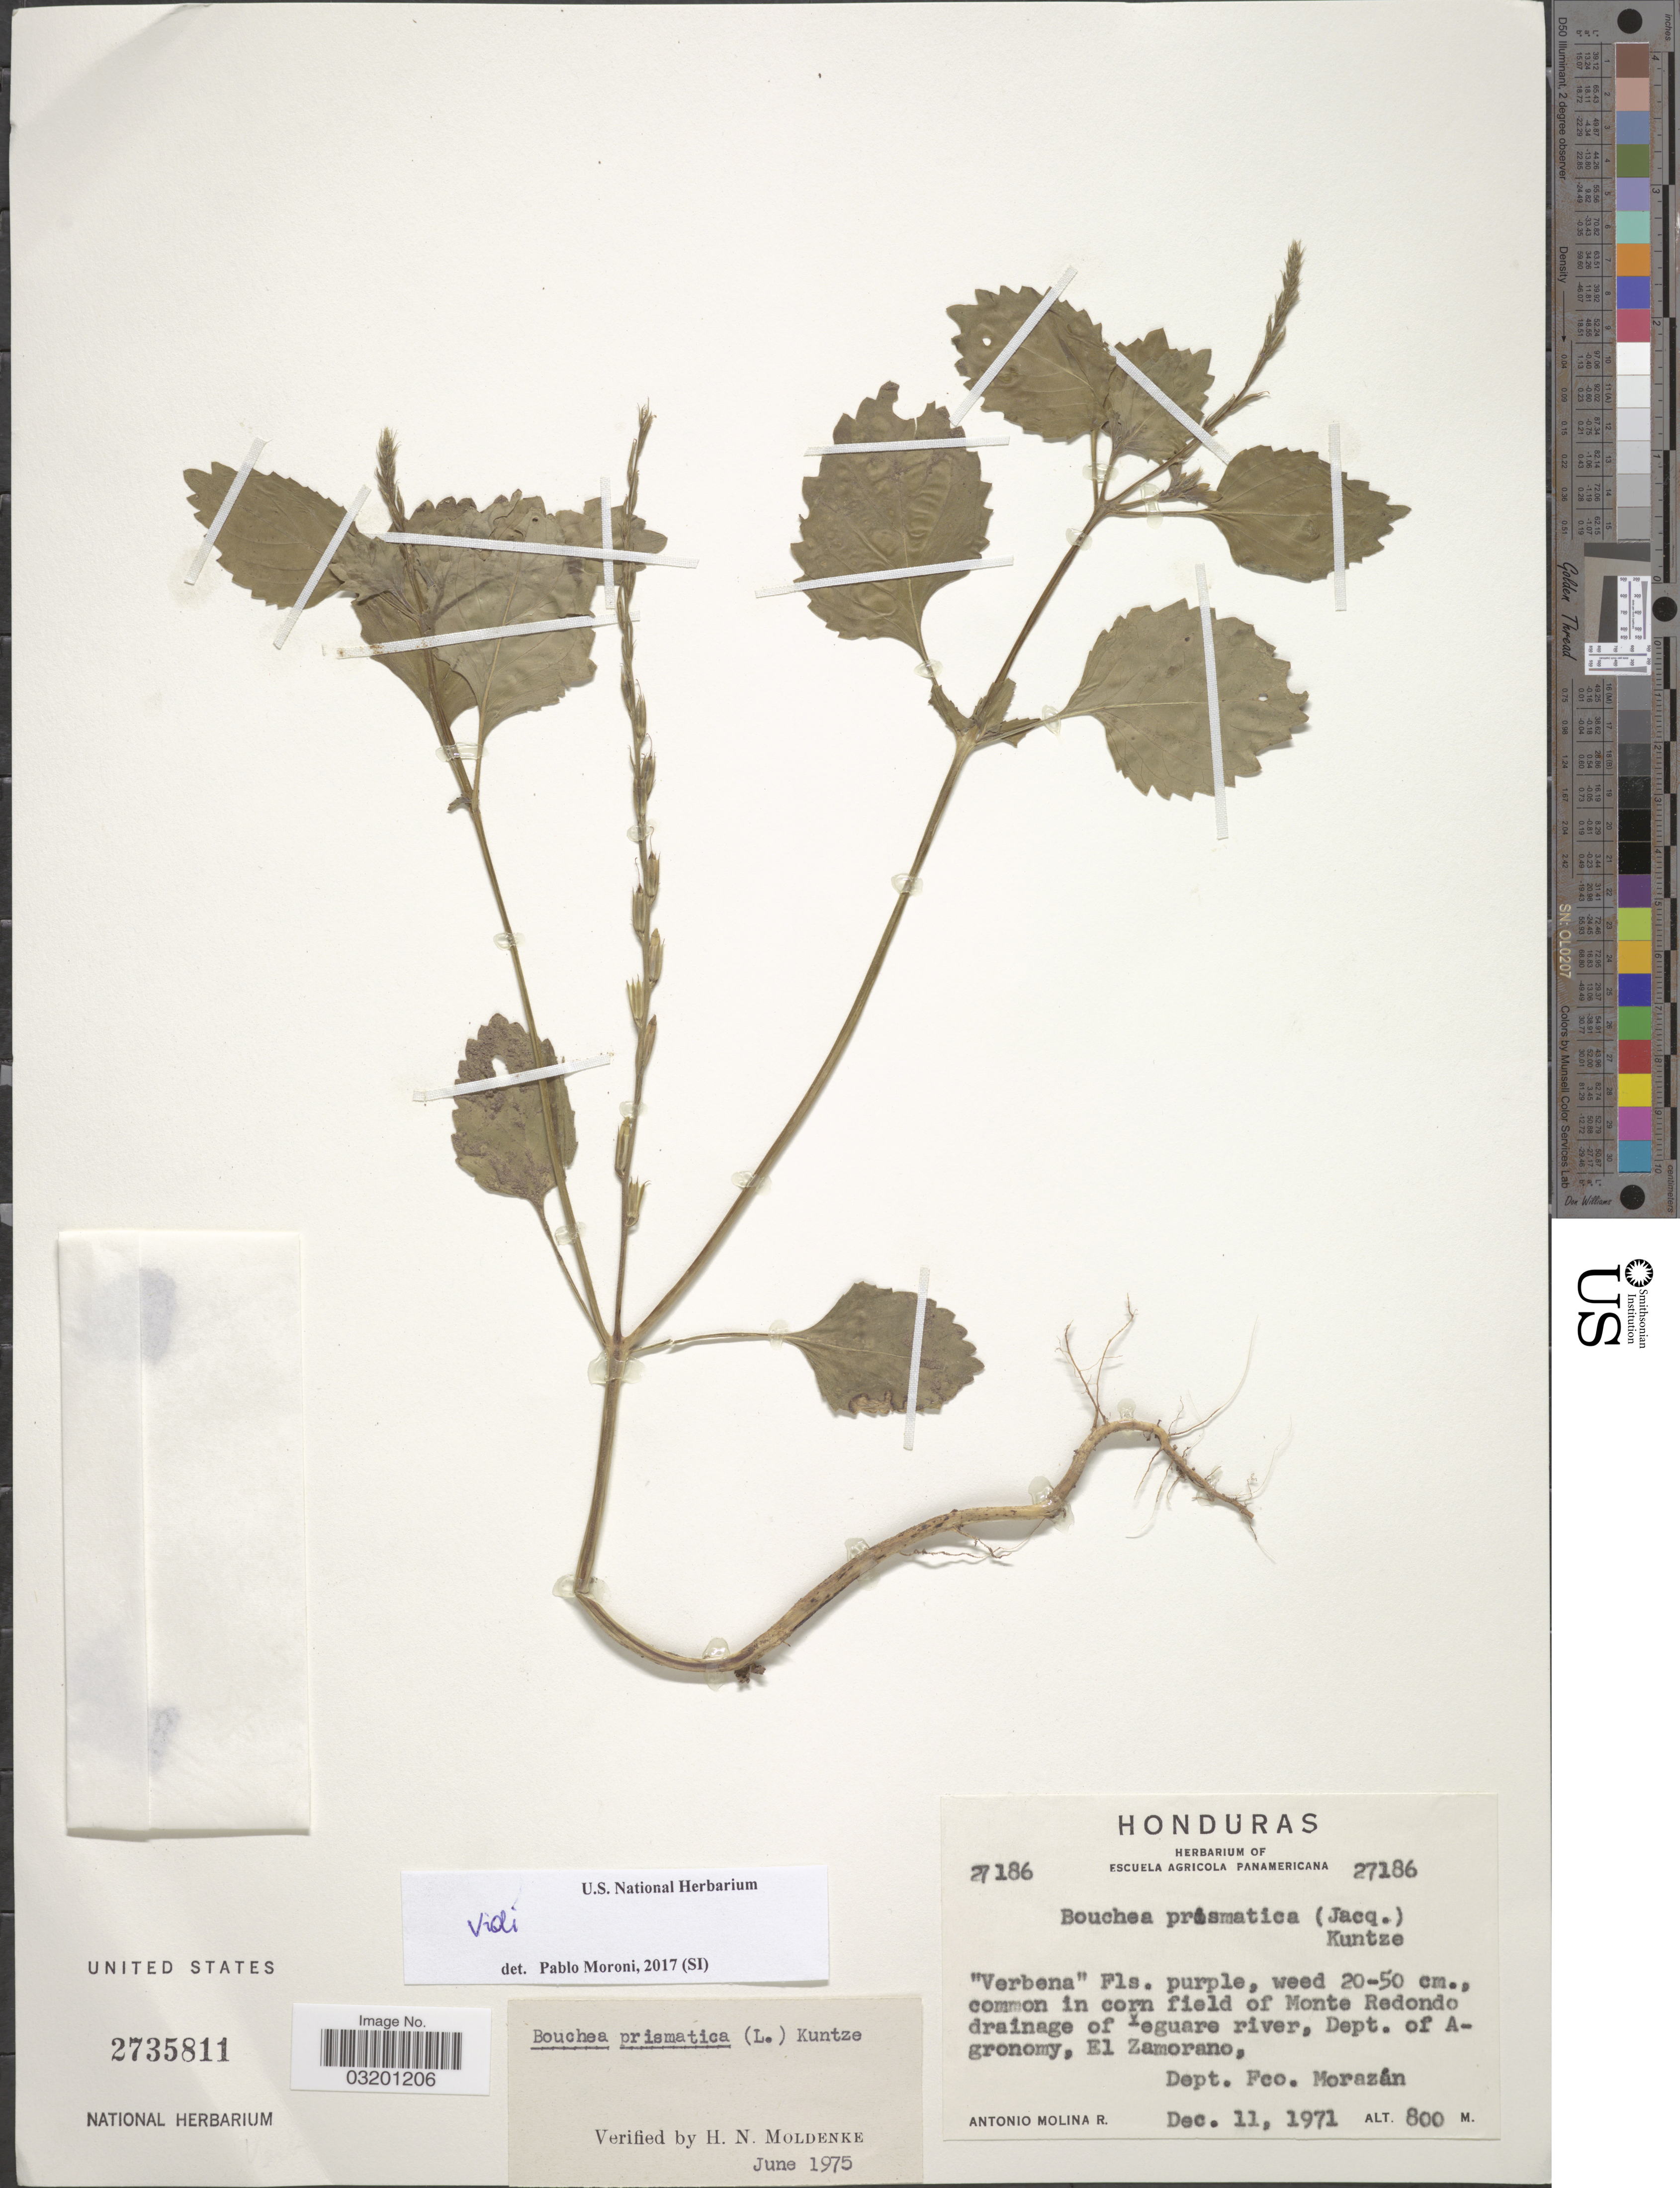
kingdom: Plantae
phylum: Tracheophyta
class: Magnoliopsida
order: Lamiales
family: Verbenaceae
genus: Bouchea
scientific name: Bouchea prismatica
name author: (L.) Kuntze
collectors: A. Molina R.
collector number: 27186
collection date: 1971-12-11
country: Honduras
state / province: Fco. Morazán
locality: Common in corn field of Monte Redondo drainage of Yeguare river, Dept. of Agronomy, El Zamorano, Dept. Fco. Morazán.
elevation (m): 800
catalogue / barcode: US 2735811